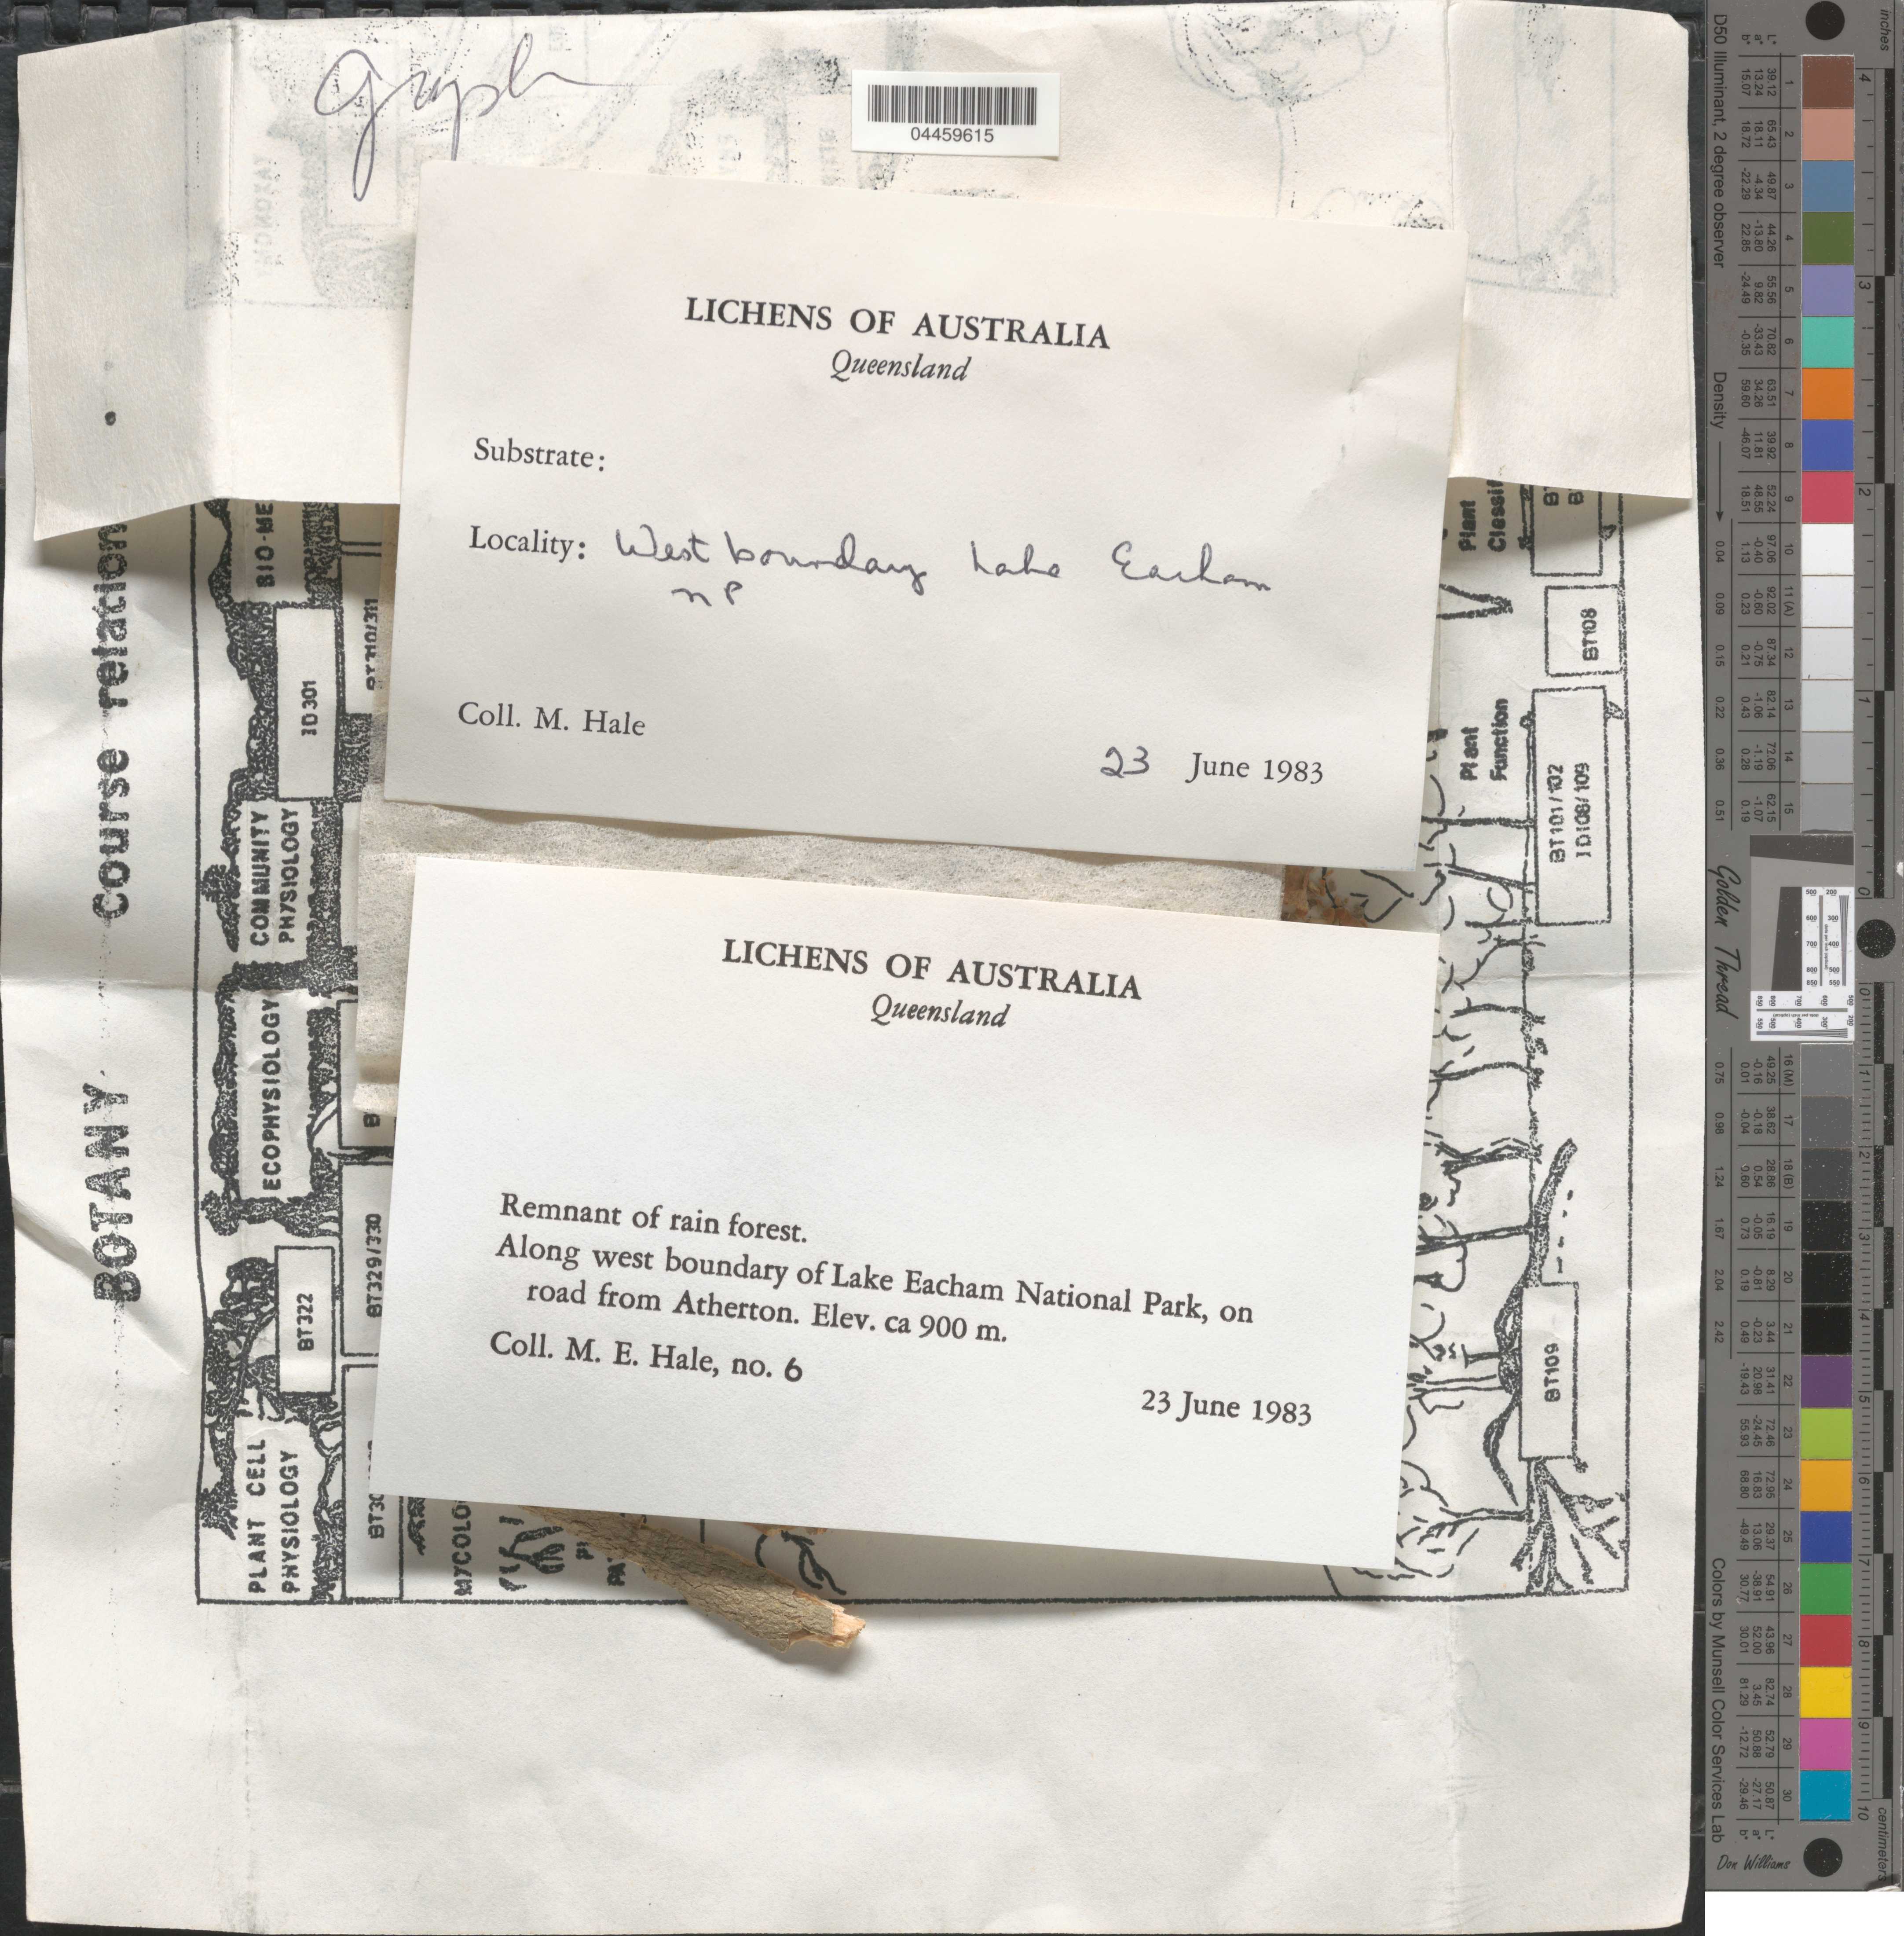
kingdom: Fungi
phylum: Ascomycota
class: Lecanoromycetes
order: Ostropales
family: Graphidaceae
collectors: M. Hale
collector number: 6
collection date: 1983-06-23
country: Australia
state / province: Queensland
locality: Along west boundary of Lake Eacham National Park, on road from Atherton.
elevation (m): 900